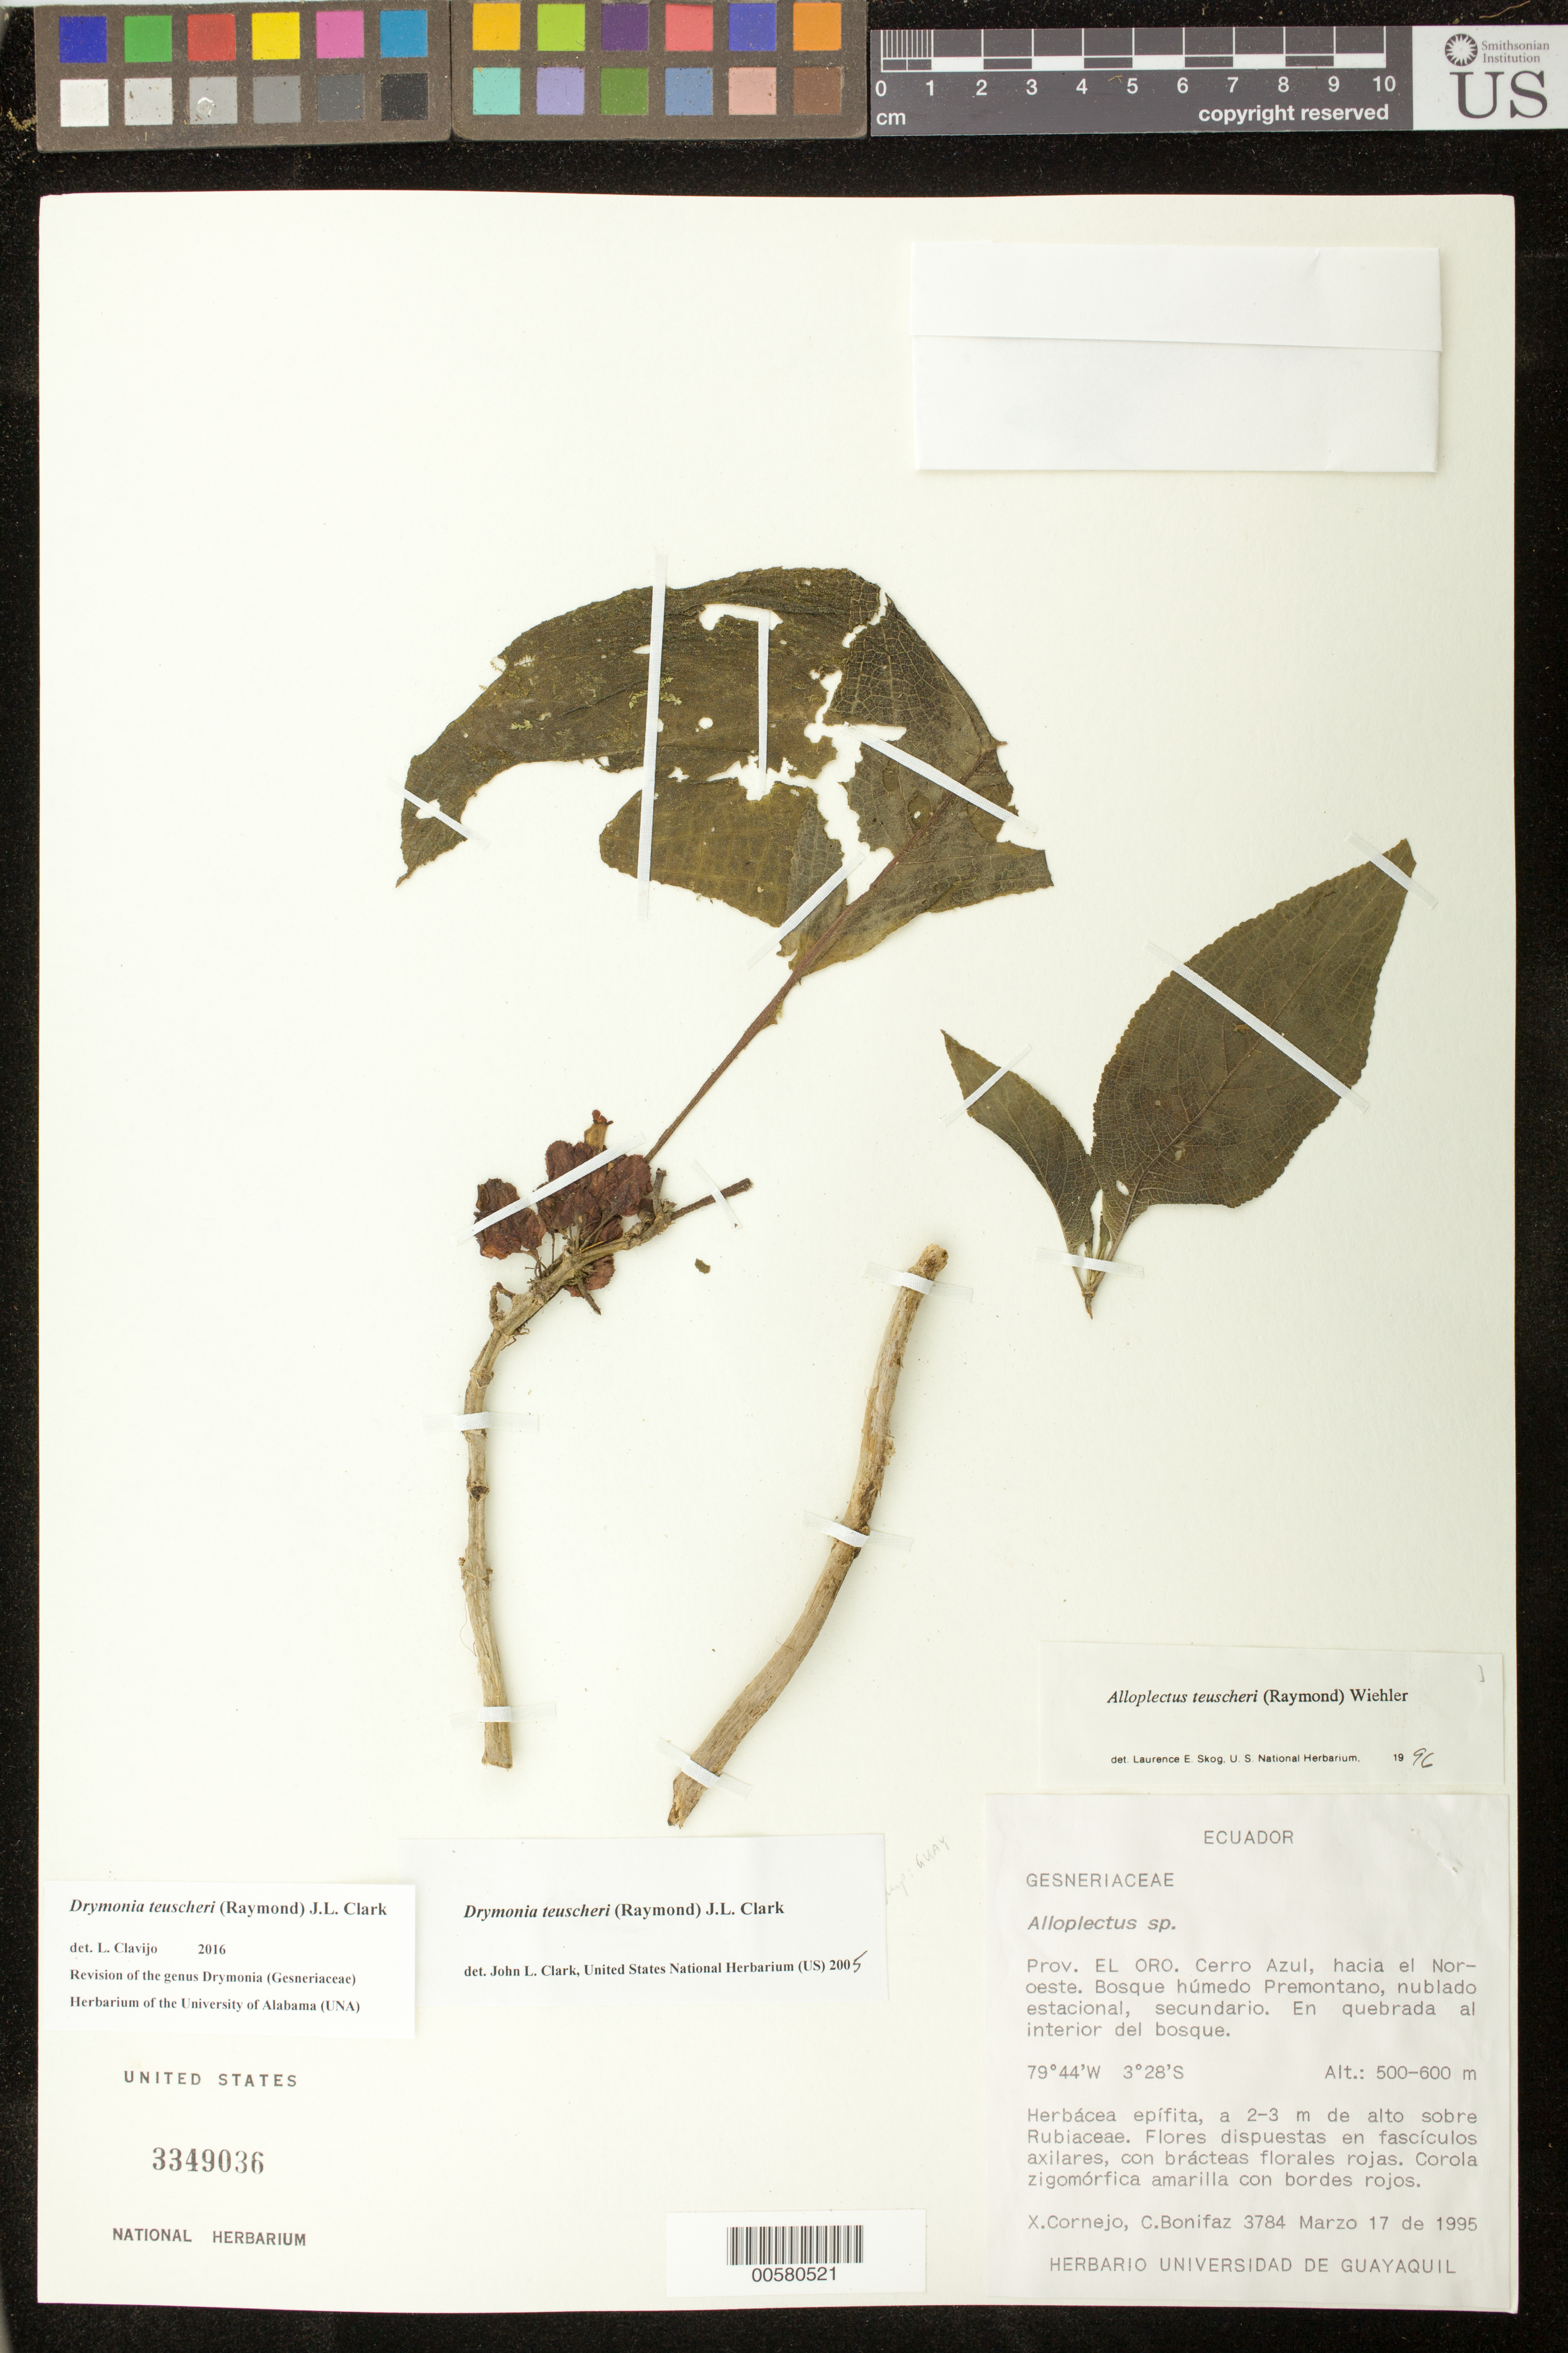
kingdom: Plantae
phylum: Tracheophyta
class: Magnoliopsida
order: Lamiales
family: Gesneriaceae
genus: Drymonia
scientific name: Drymonia teuscheri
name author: (Raymond) J.L. Clark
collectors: X. F. Cornejo & C. Bonifaz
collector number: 3784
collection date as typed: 17 Mar 1995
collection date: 1995-03-17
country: Ecuador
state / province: El Oro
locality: Cerro Azul, hacia el Noroeste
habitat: Bosque húmedo premontano, nublado estacional, secundario; en quebrada al interior del bosque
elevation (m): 500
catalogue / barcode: US 3349036